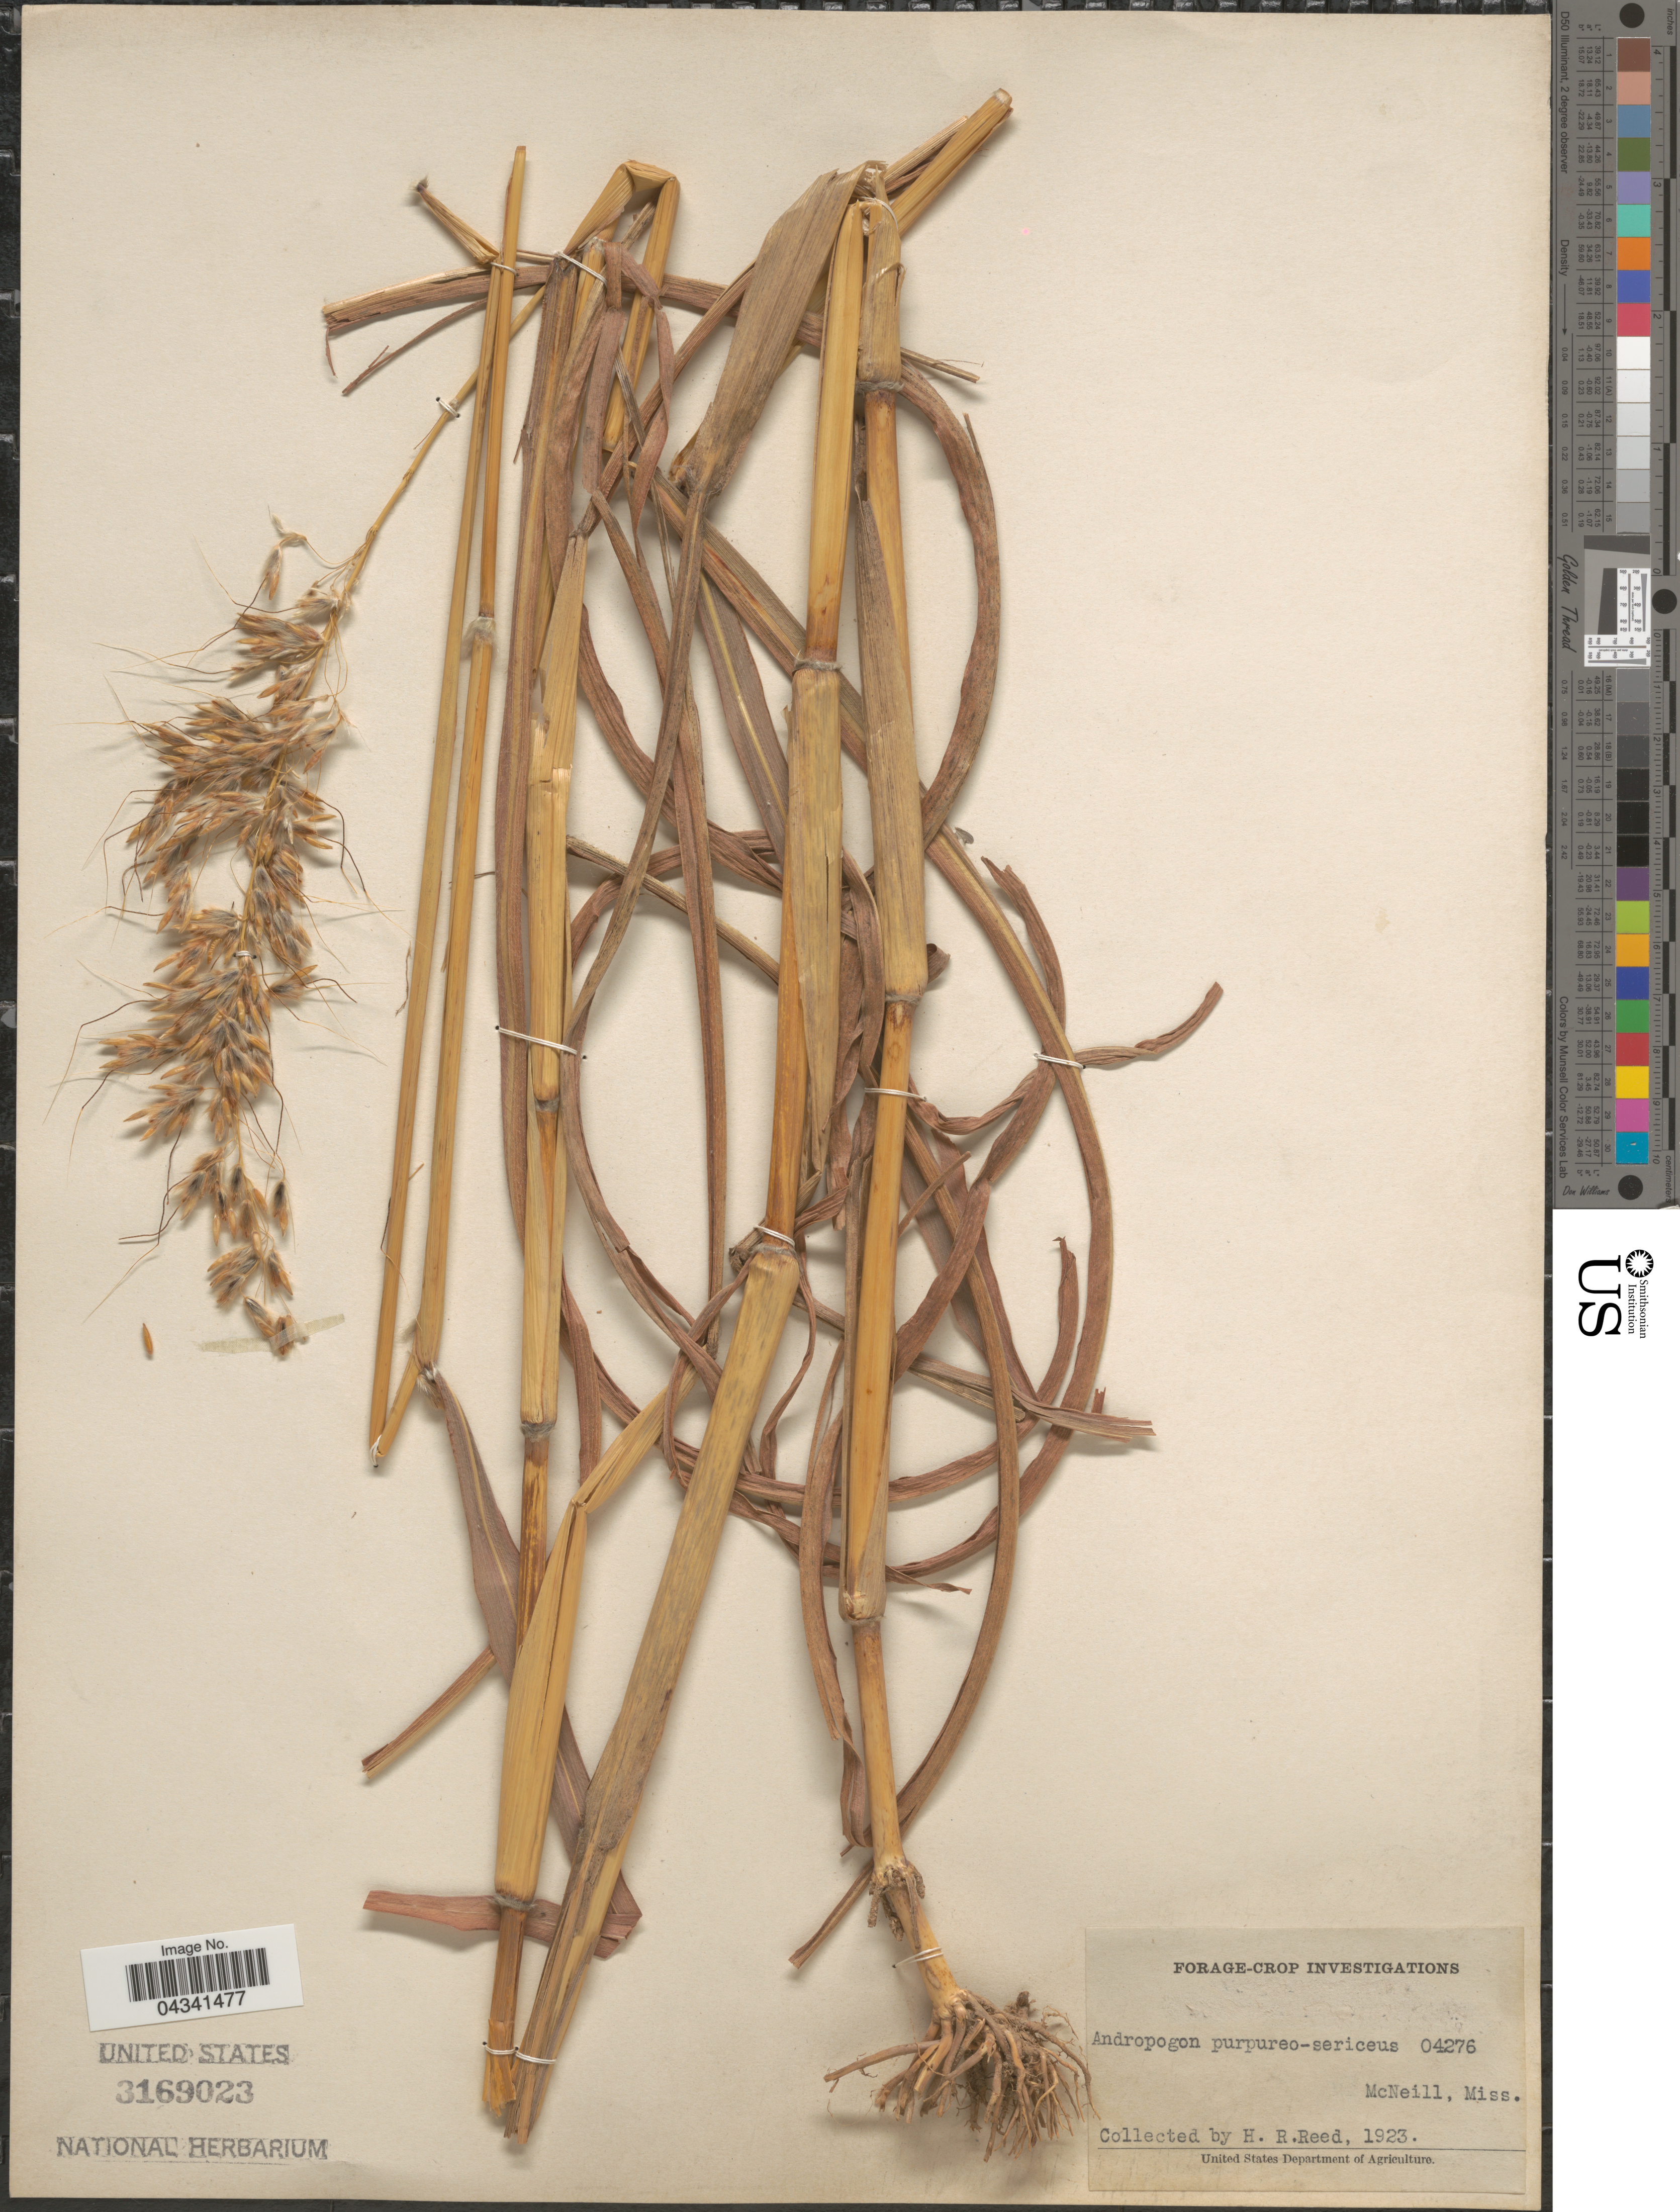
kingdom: Plantae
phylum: Tracheophyta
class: Liliopsida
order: Poales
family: Poaceae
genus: Sorghum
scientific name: Sorghum purpureosericeum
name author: (A. Rich.) Schweinf. & Asch.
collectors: H. Reed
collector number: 04276?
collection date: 1923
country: United States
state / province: Mississippi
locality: McNeill.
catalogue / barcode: US 3169023